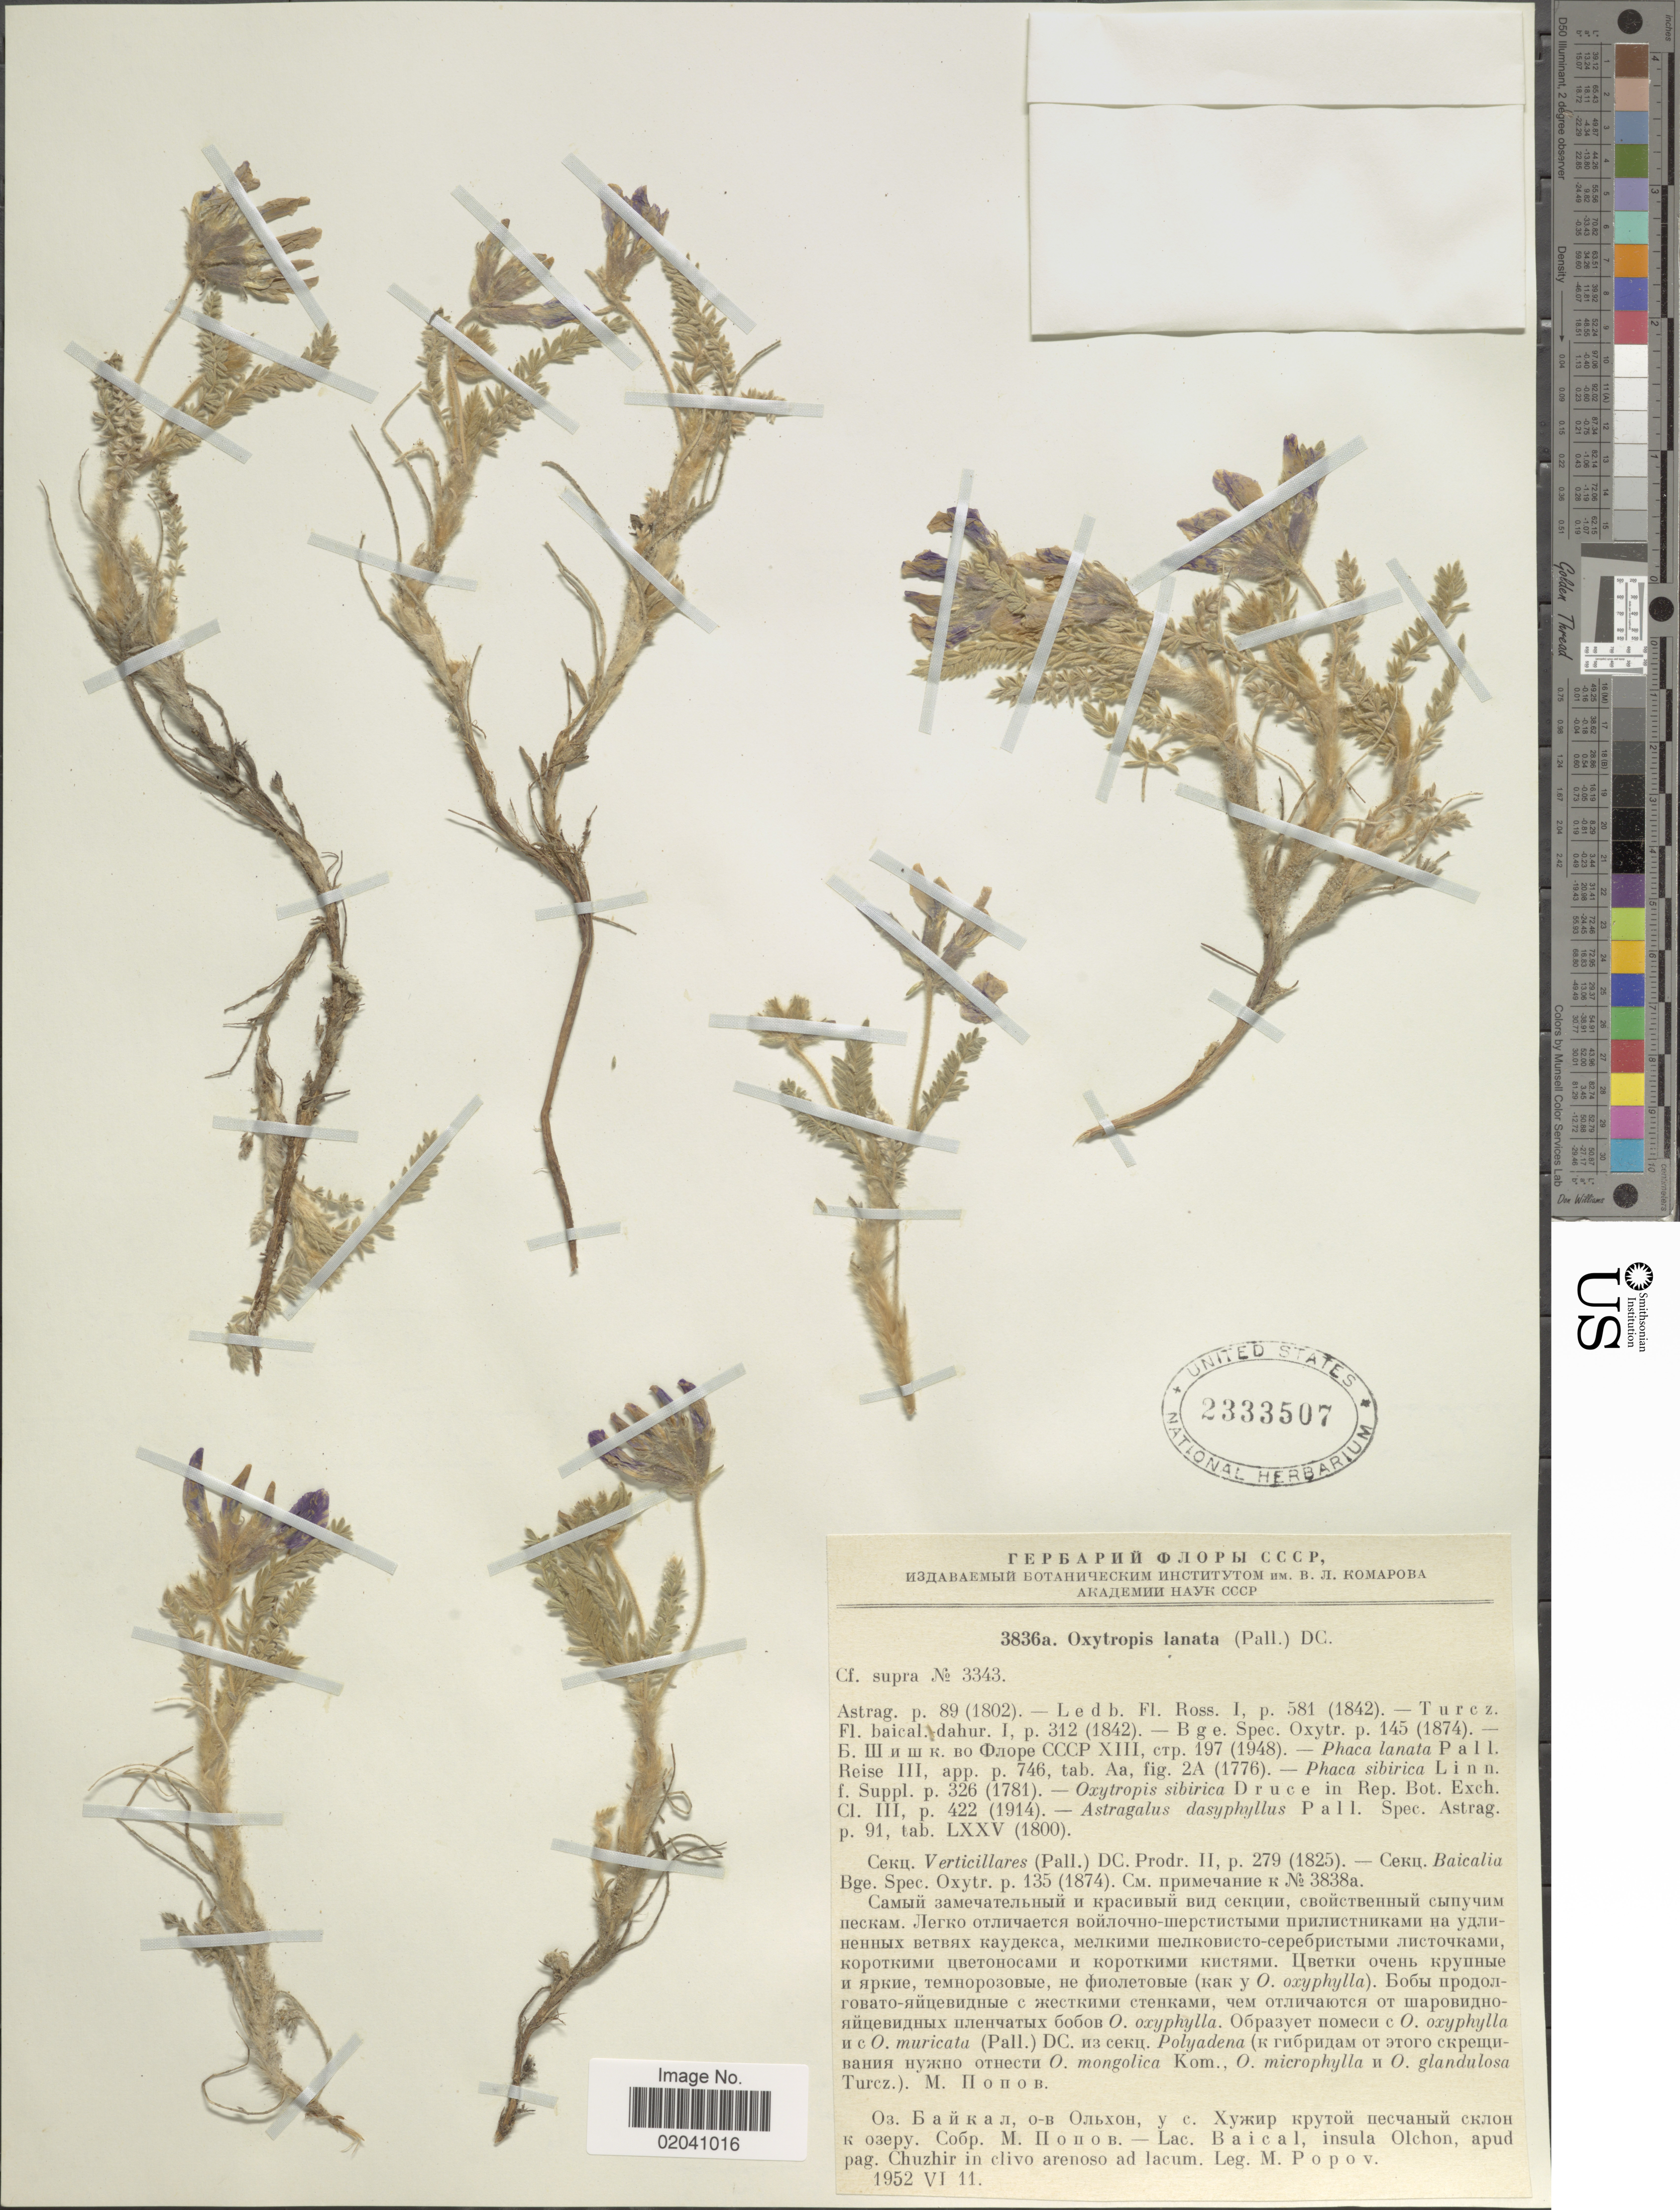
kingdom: Plantae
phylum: Tracheophyta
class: Magnoliopsida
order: Fabales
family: Fabaceae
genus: Oxytropis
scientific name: Oxytropis lanata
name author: (Pall.) DC.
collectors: M. Popov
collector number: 3836a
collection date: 1952-06-11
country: Russian Federation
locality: Baical, insula Olchon, apud pag. Chuzhir in clivo arenoso ad lacum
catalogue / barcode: US 2333507